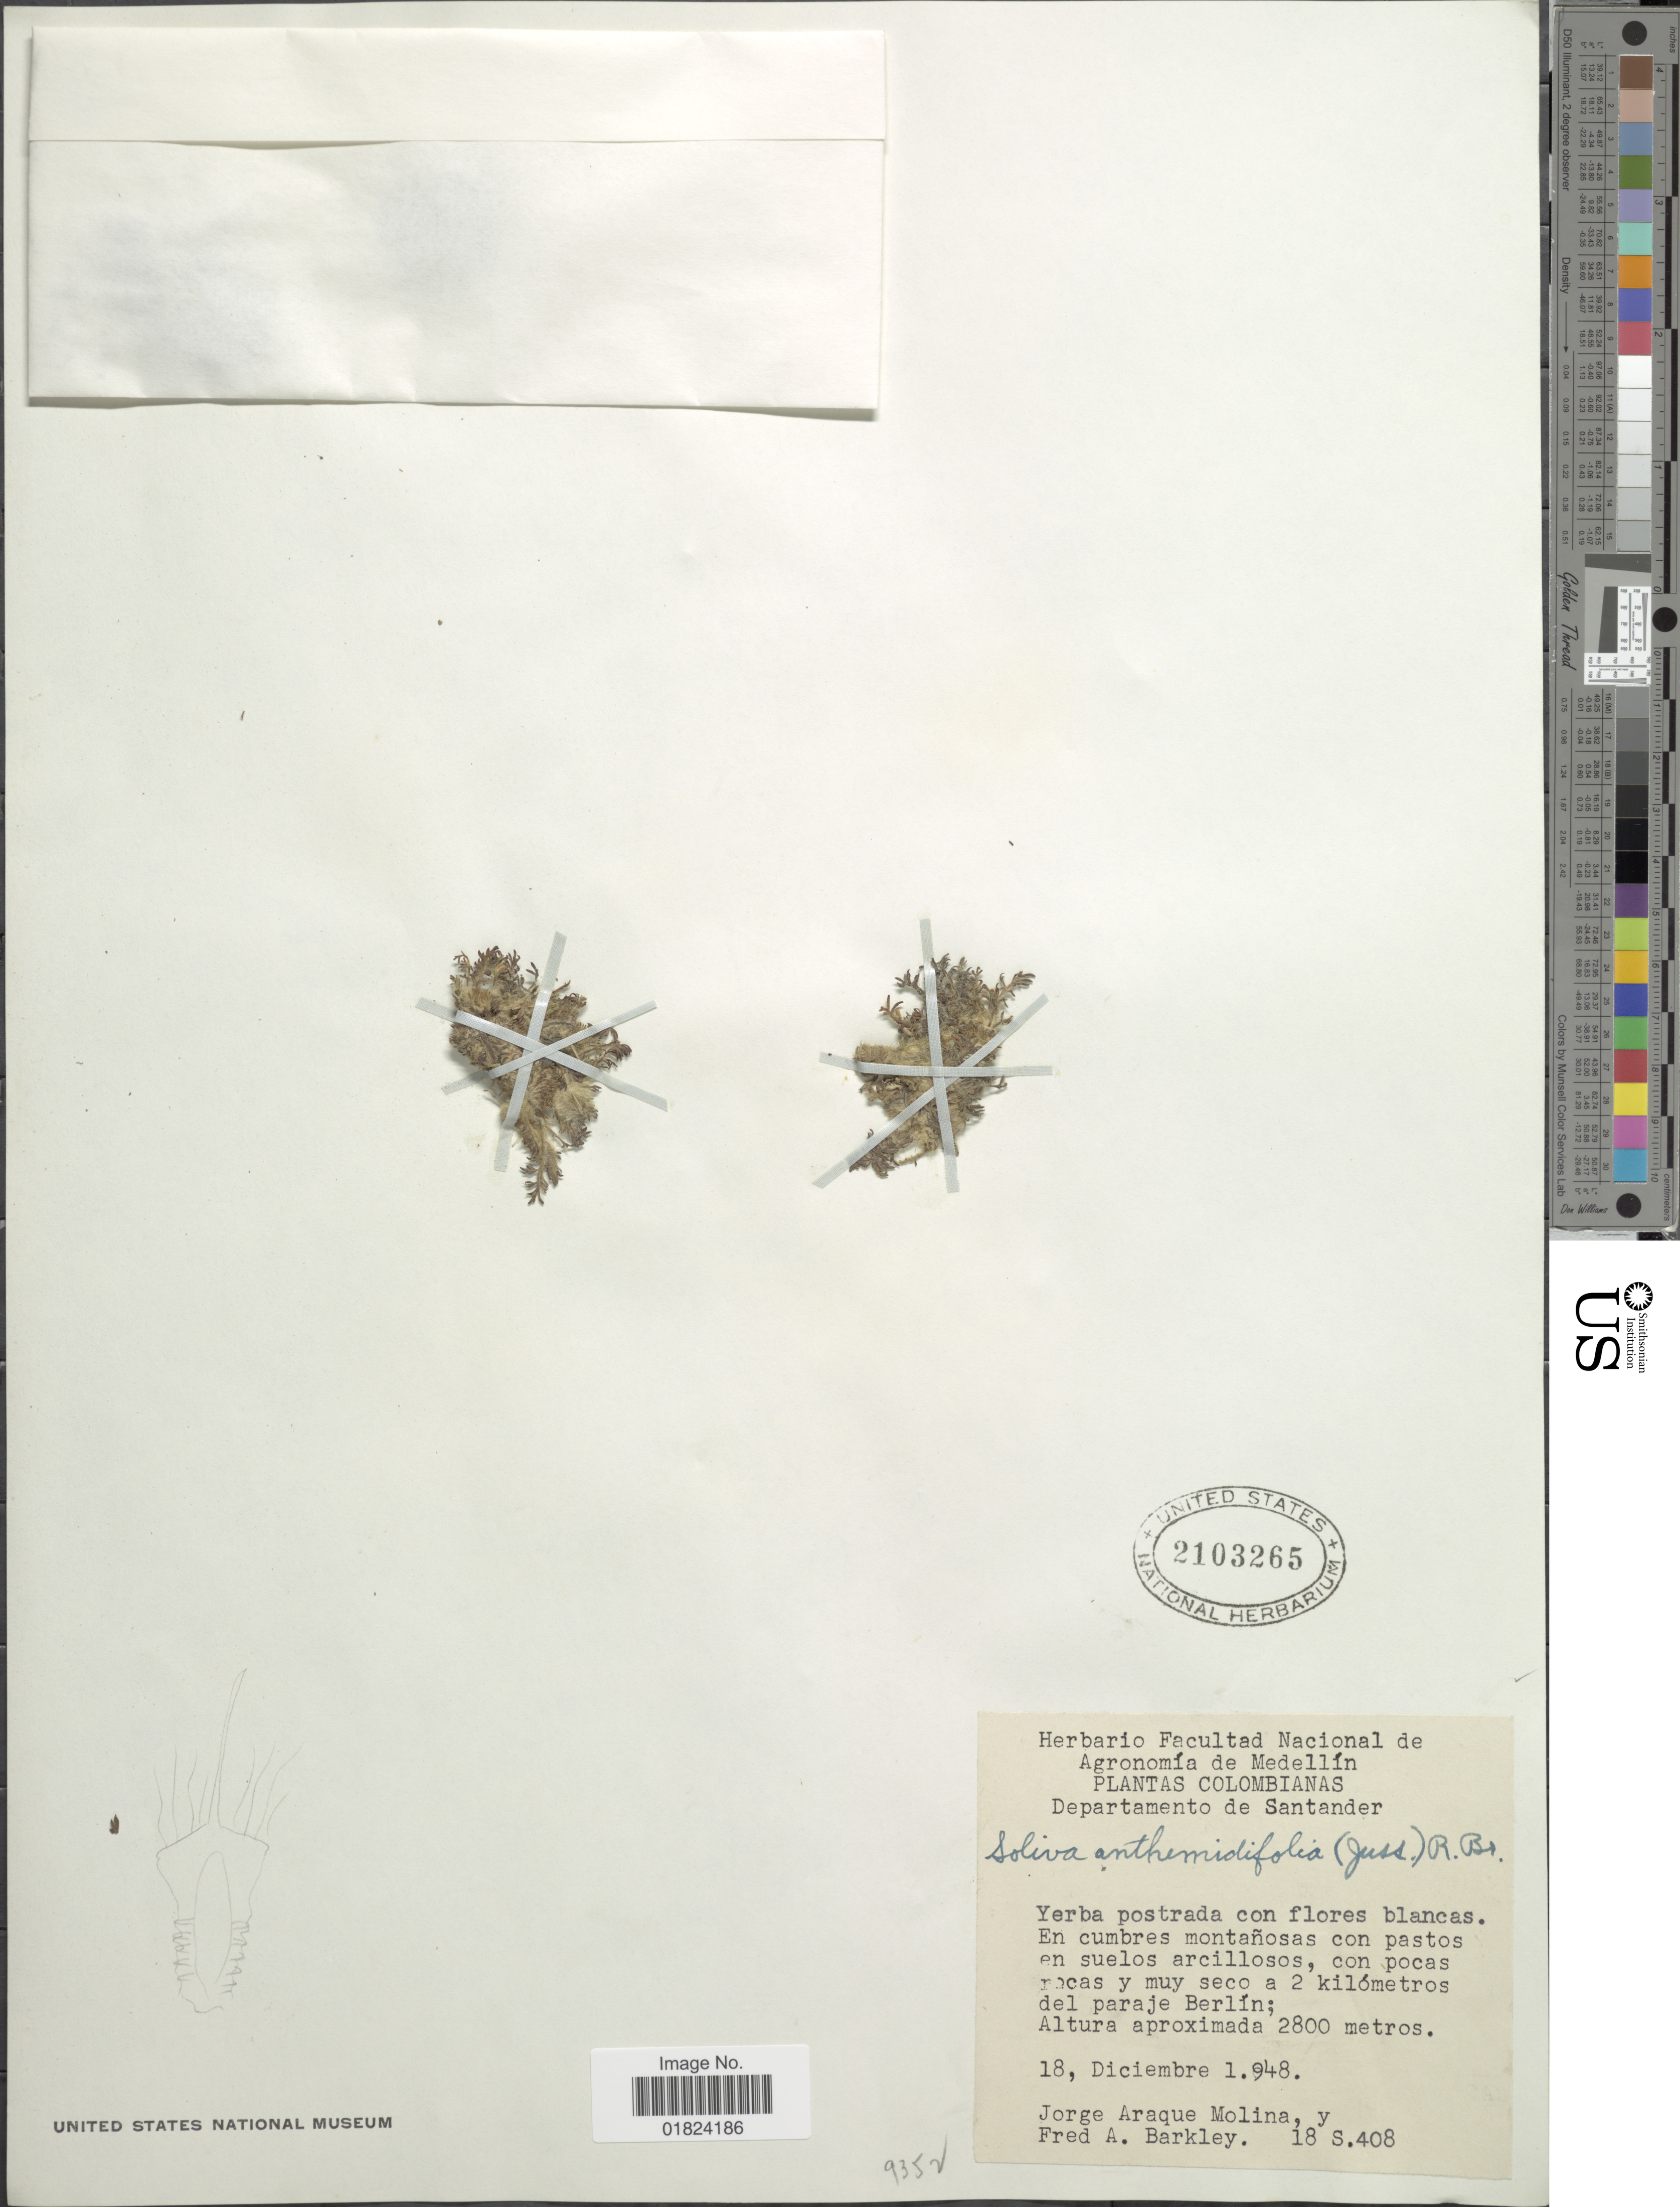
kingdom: Plantae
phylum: Tracheophyta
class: Magnoliopsida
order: Asterales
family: Asteraceae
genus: Soliva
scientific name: Soliva anthemifolia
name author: (Juss.) Sweet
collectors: J. Araque Molina & F. A. Barkley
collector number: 18 S.408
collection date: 1948-12-18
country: Colombia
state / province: Santander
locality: Muy seco a 2 kilometros del paraje Berlin.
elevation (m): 2800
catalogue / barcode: US 2103265